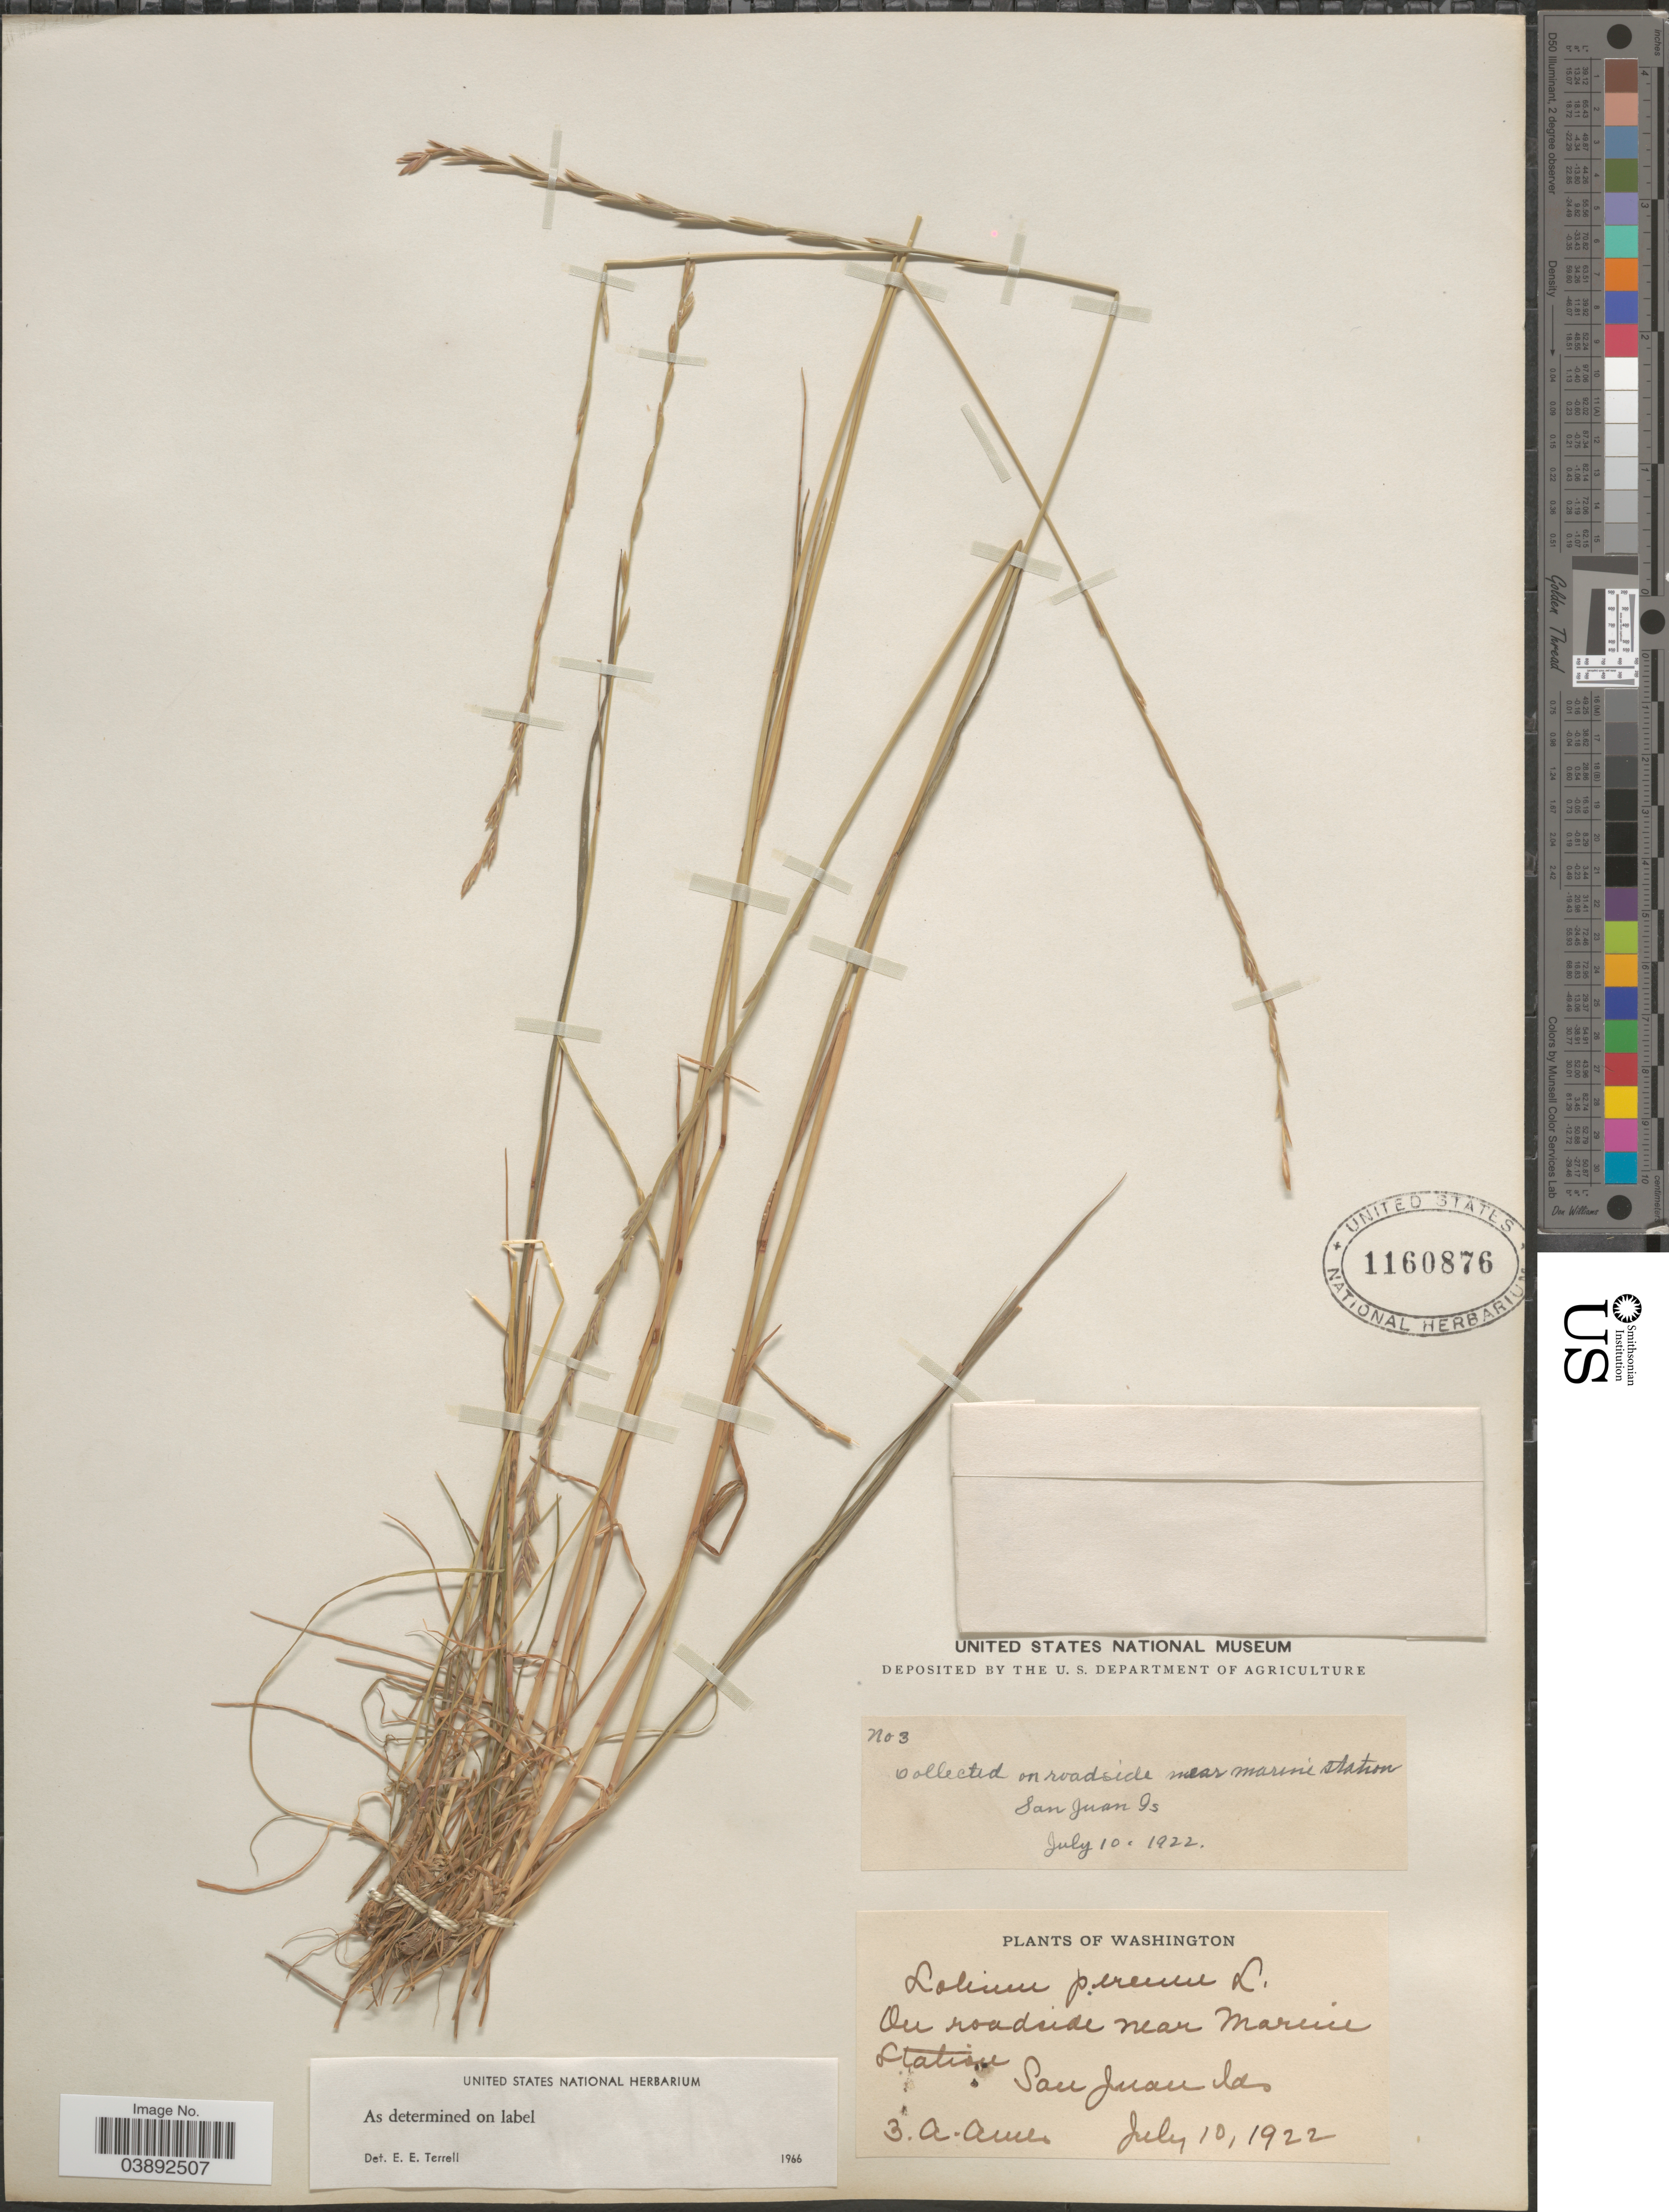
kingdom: Plantae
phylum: Tracheophyta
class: Liliopsida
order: Poales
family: Poaceae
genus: Lolium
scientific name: Lolium perenne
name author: L.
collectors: A. Ames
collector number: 3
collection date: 1922-07-10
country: United States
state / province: Washington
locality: On roadside near Marine Station. San Juan Ids.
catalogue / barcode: US 1160876